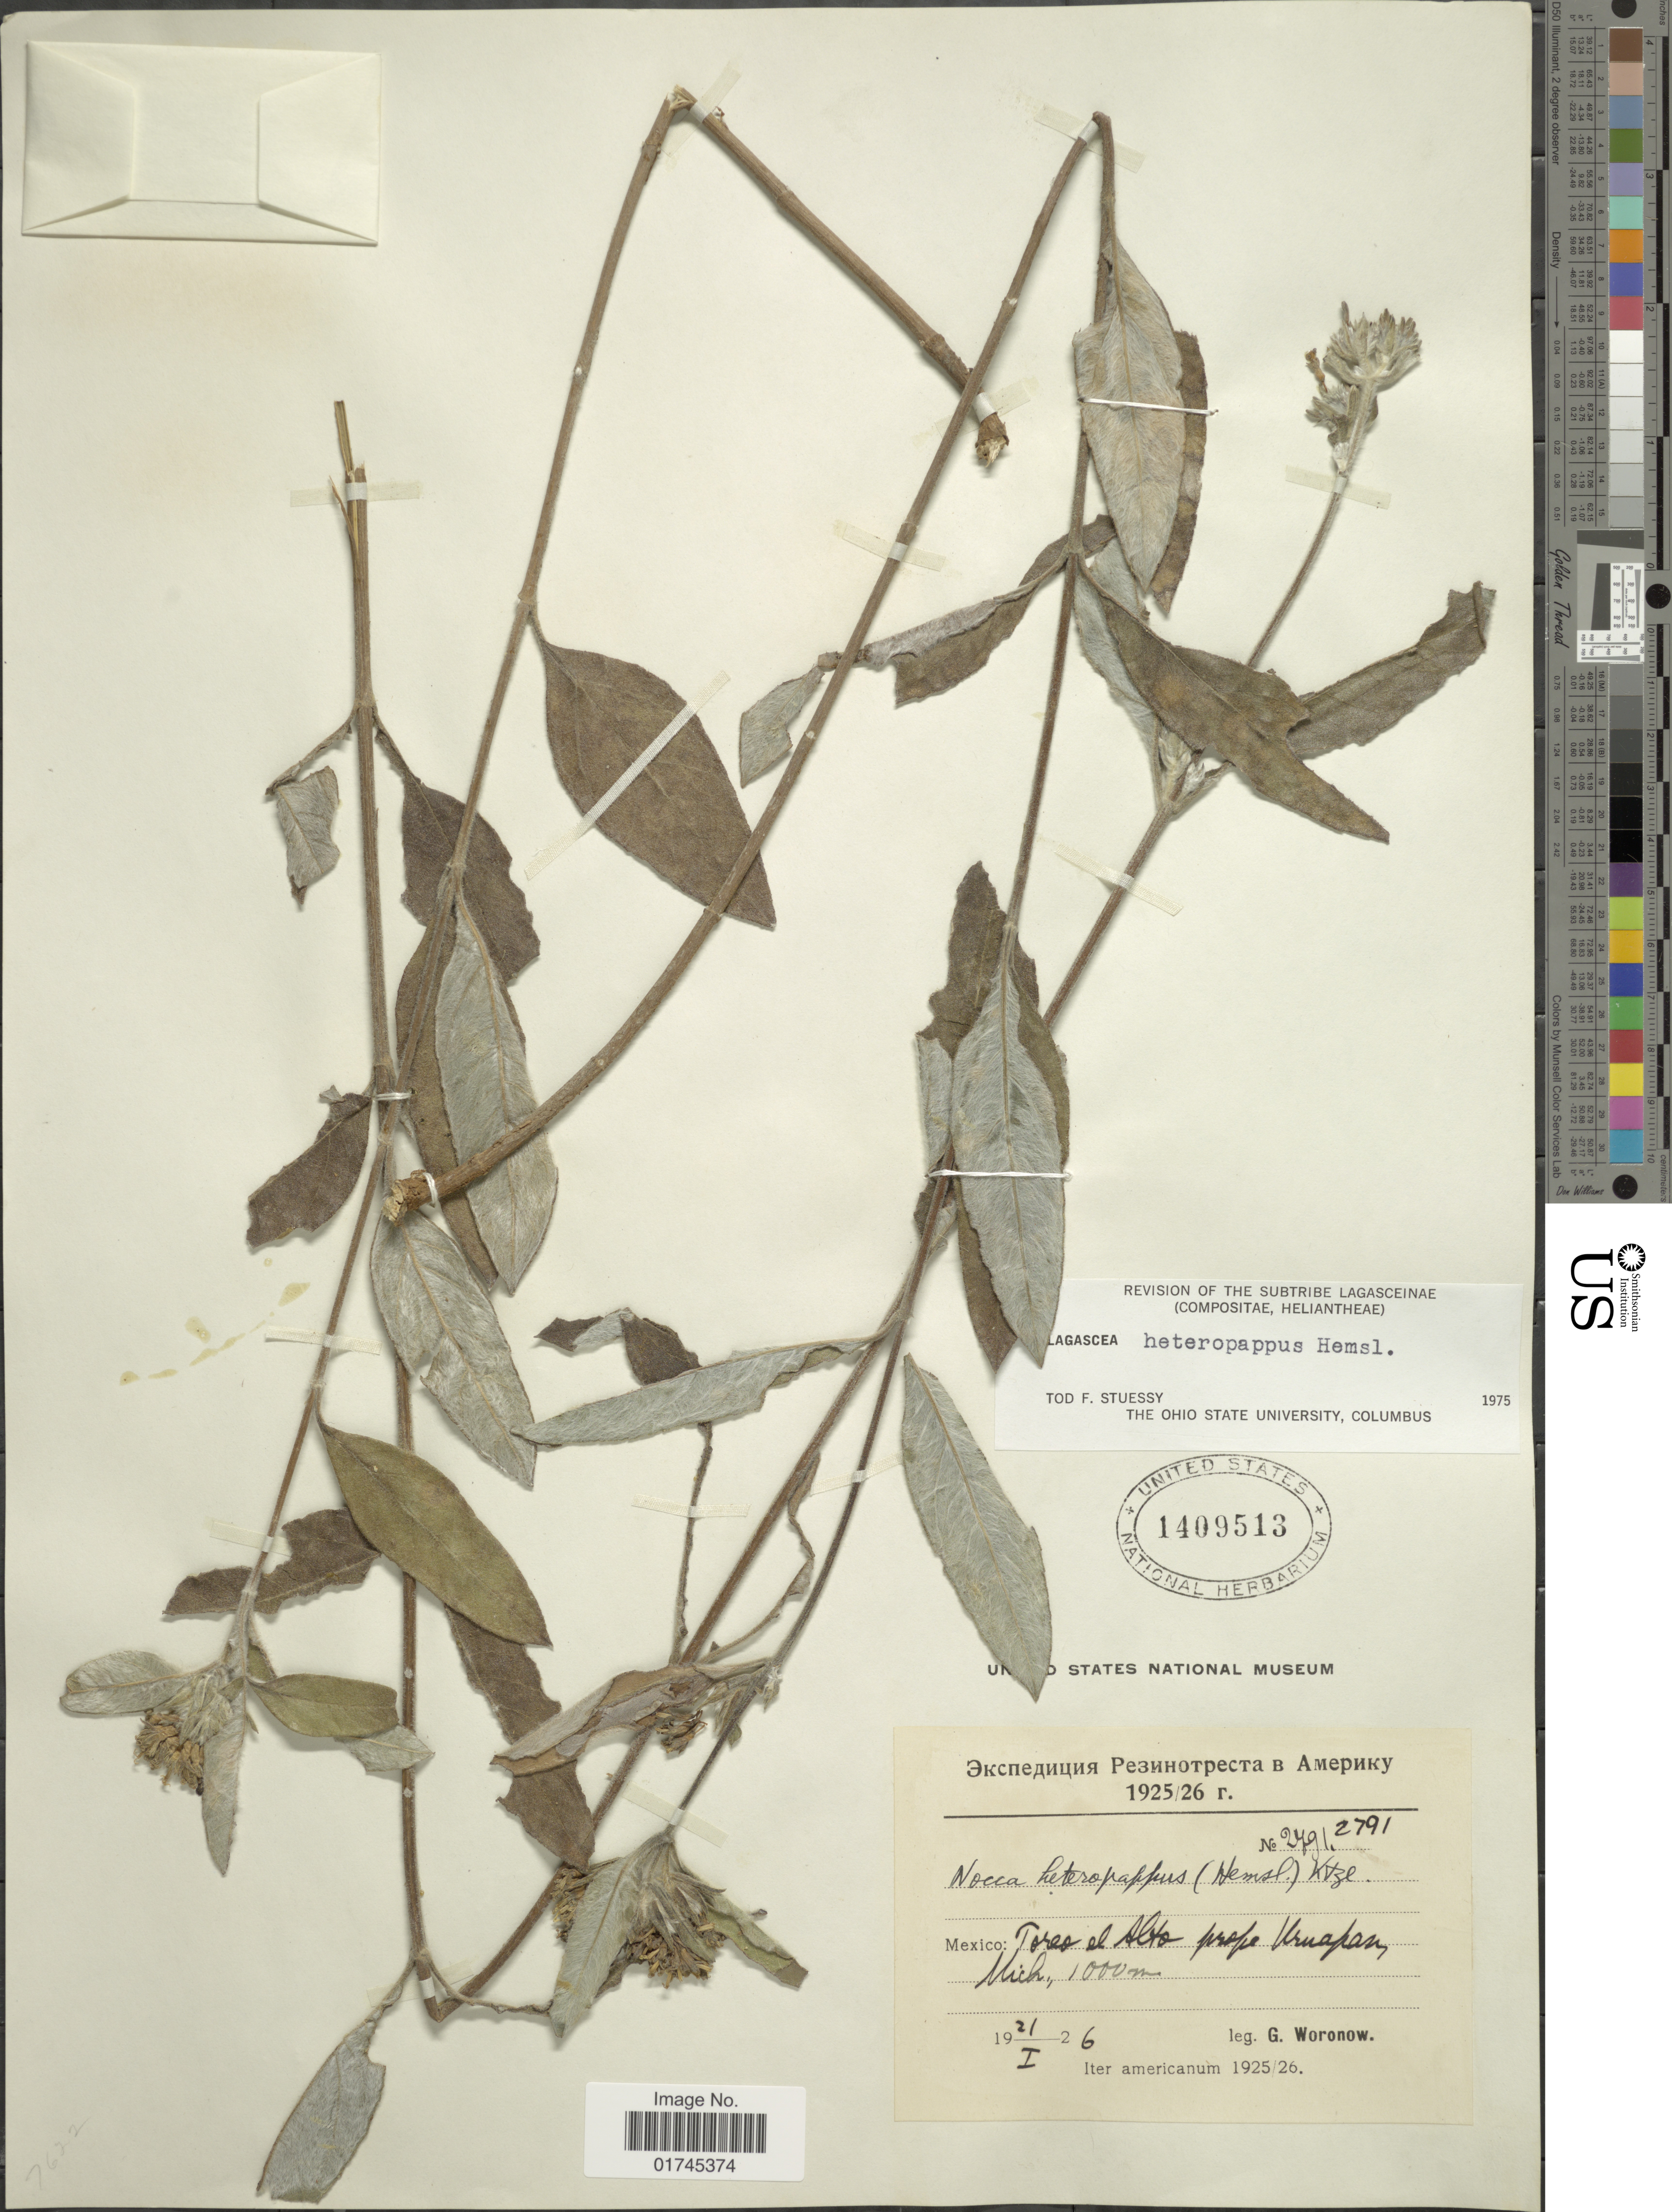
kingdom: Plantae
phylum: Tracheophyta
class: Magnoliopsida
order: Asterales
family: Asteraceae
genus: Lagascea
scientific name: Lagascea heteropappus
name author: Hemsl.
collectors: G. Woronow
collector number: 2791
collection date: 1926-01-21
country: Mexico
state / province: Michoacán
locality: Toreo el Alto prope Uruapan.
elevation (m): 1000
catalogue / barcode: US 1409513